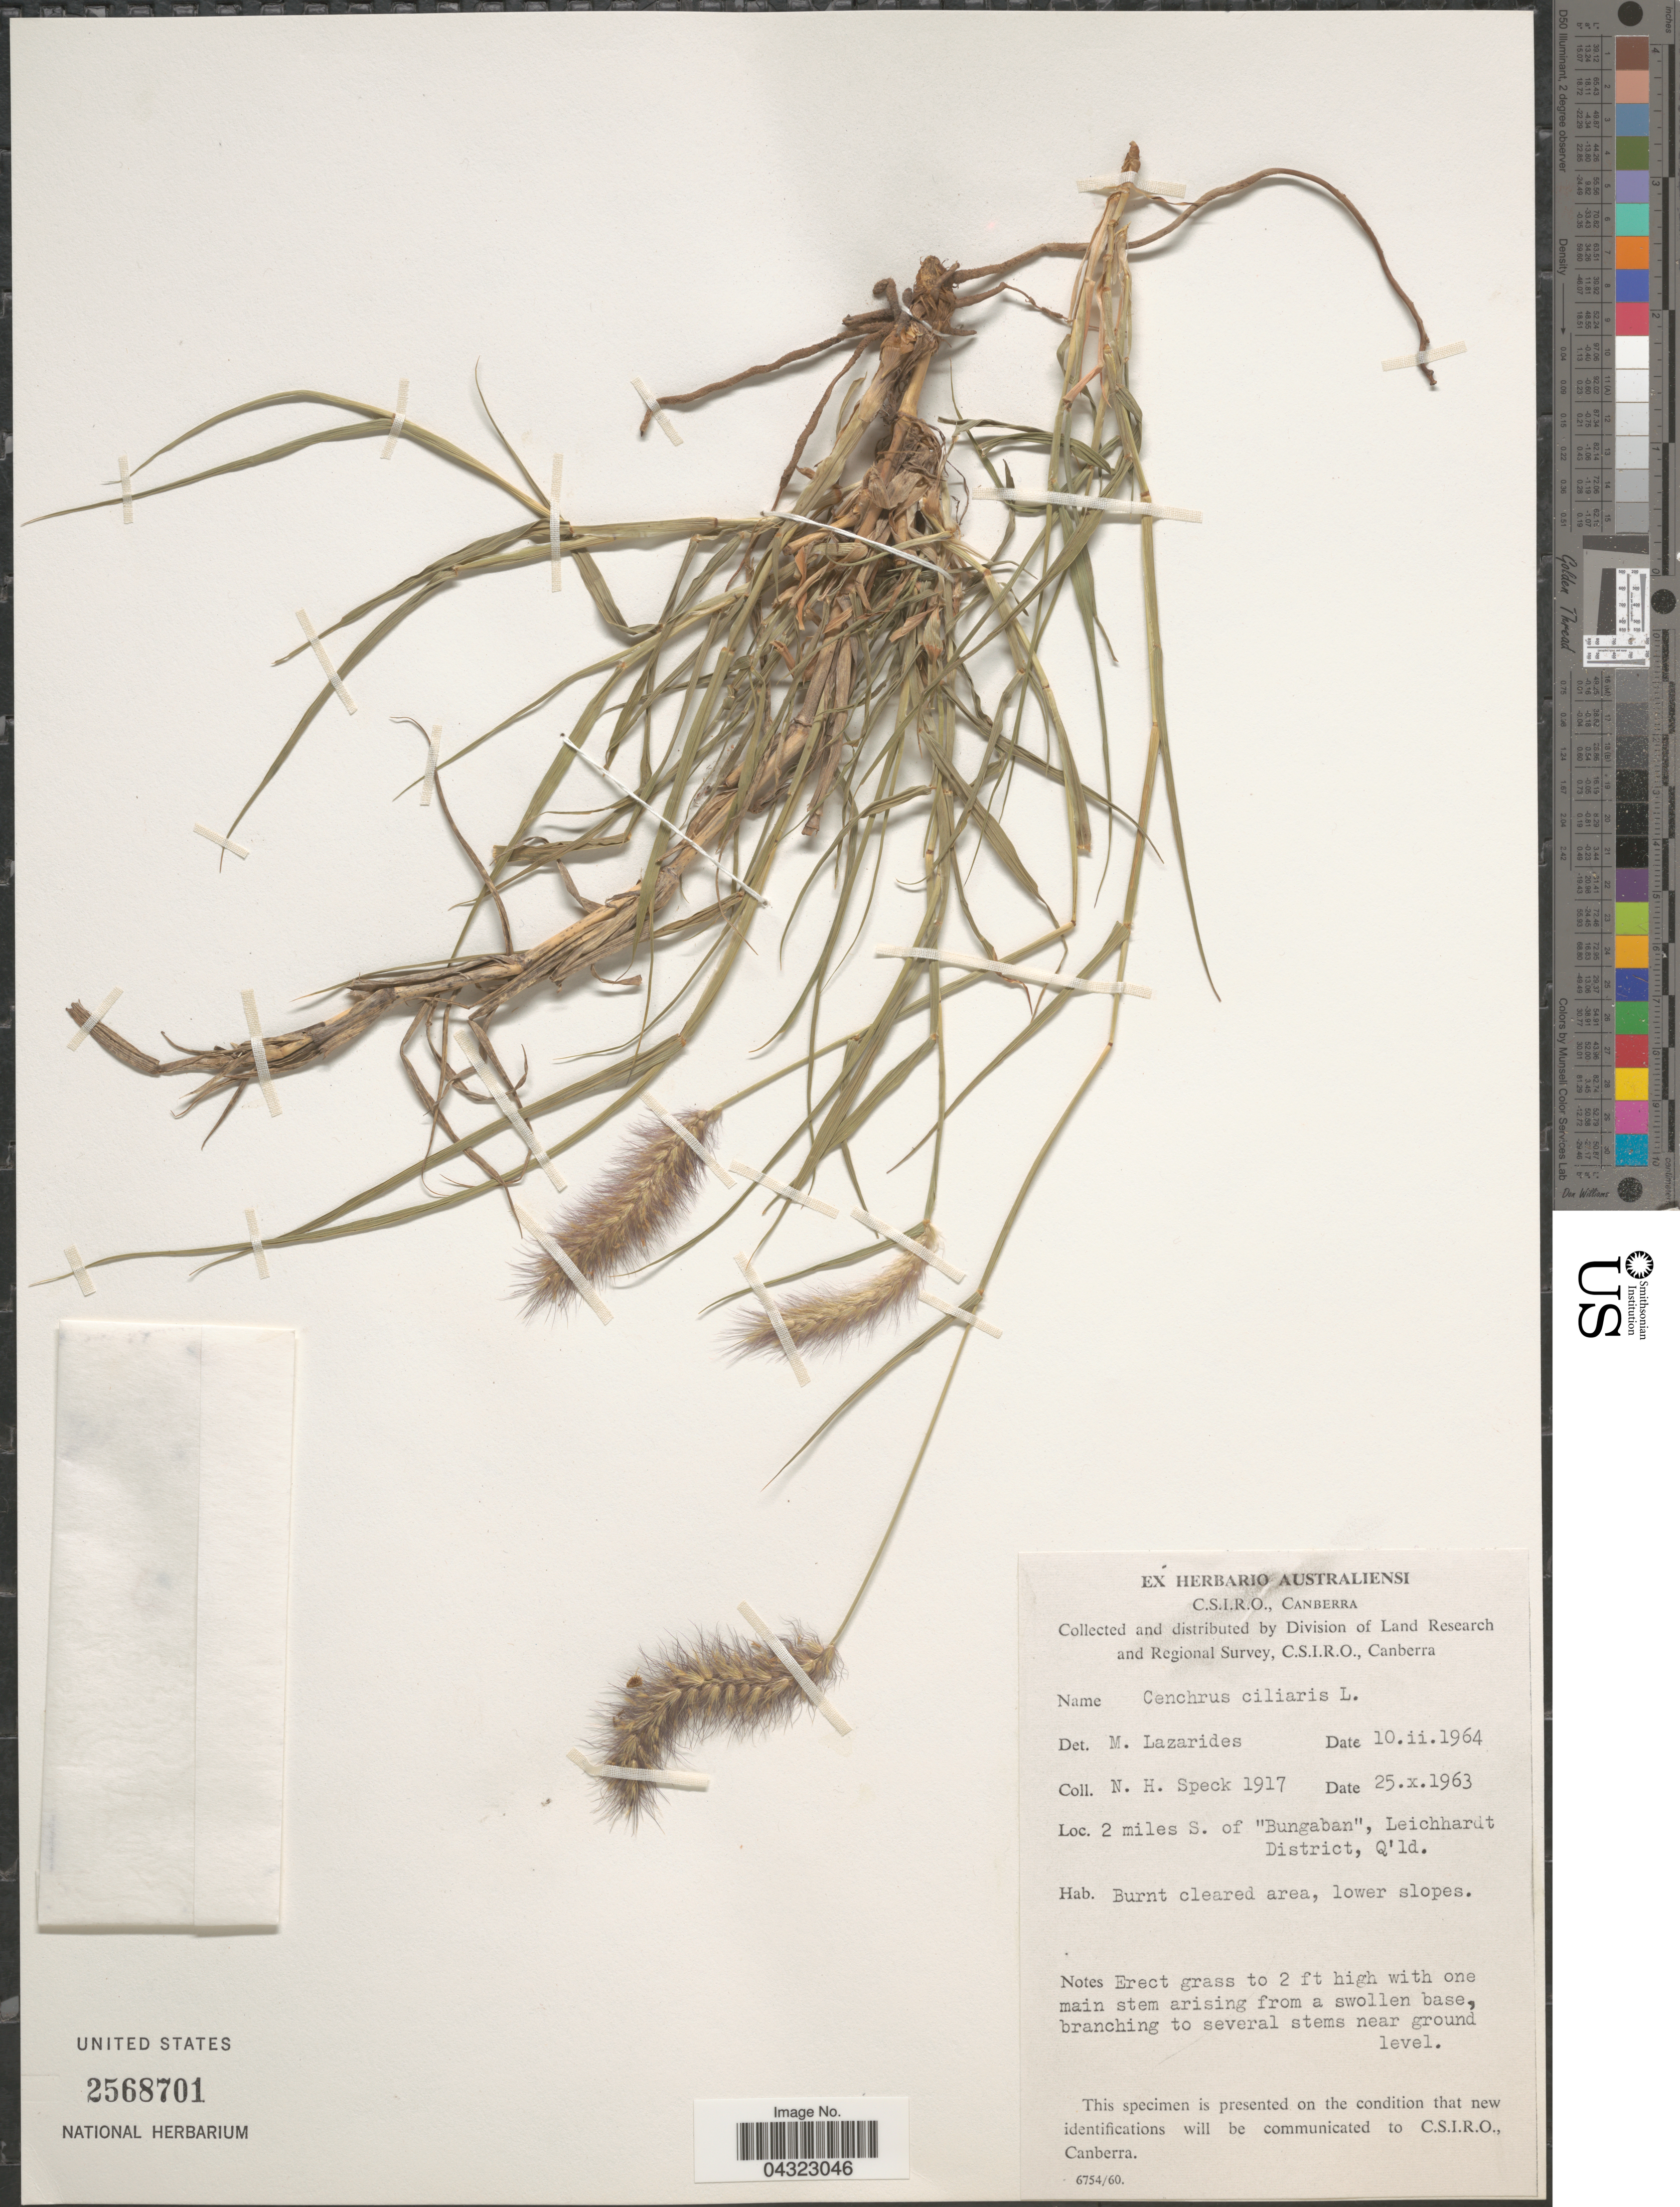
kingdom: Plantae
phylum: Tracheophyta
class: Liliopsida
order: Poales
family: Poaceae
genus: Cenchrus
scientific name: Cenchrus ciliaris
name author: L.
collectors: N. Speck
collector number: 1917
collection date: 1963-10-25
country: Australia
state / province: Queensland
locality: Division of Land Research and Regional Survey, C.S.I.R.O., Canberra. 2 miles S. of "Bungaban", Leichhardt District.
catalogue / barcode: US 2568701